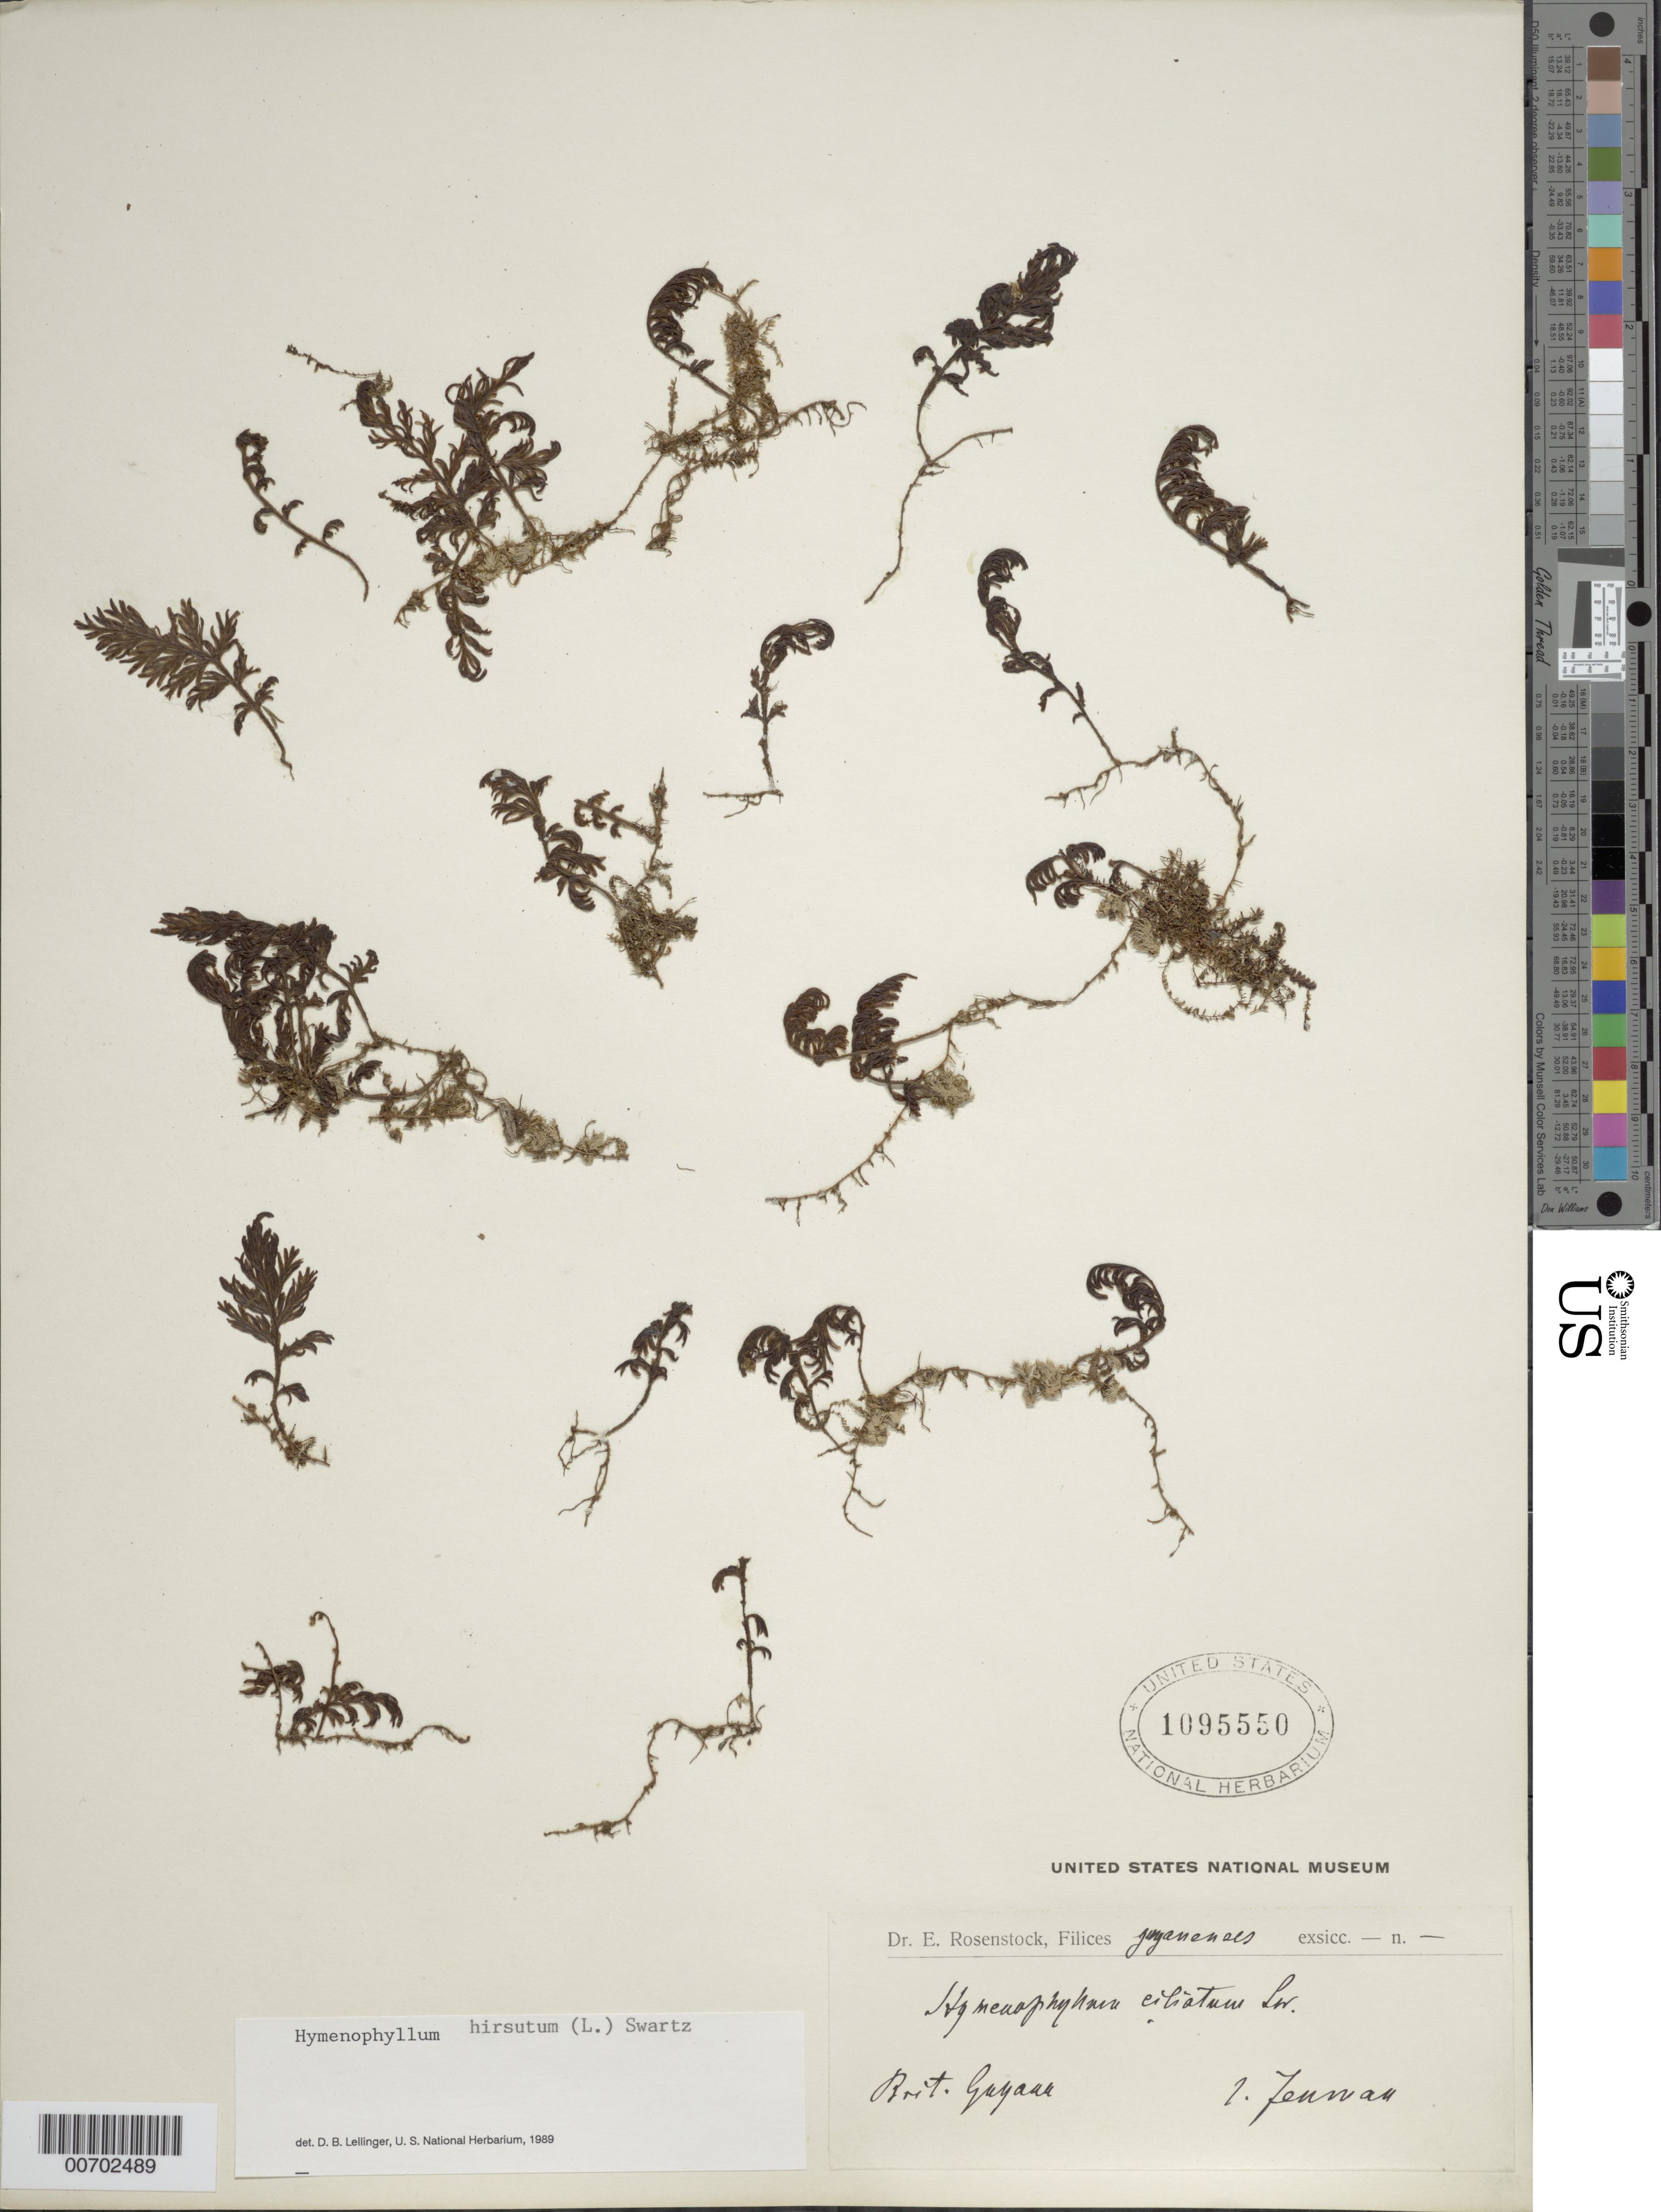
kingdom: Plantae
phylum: Tracheophyta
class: Polypodiopsida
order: Hymenophyllales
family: Hymenophyllaceae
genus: Hymenophyllum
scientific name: Hymenophyllum hirsutum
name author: (L.) Sw.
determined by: Lellinger, David B., (BOT), Smithsonian Institution - National Museum of Natural History (UNITED STATES)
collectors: G. S. Jenman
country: Guyana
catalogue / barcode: US 1095550